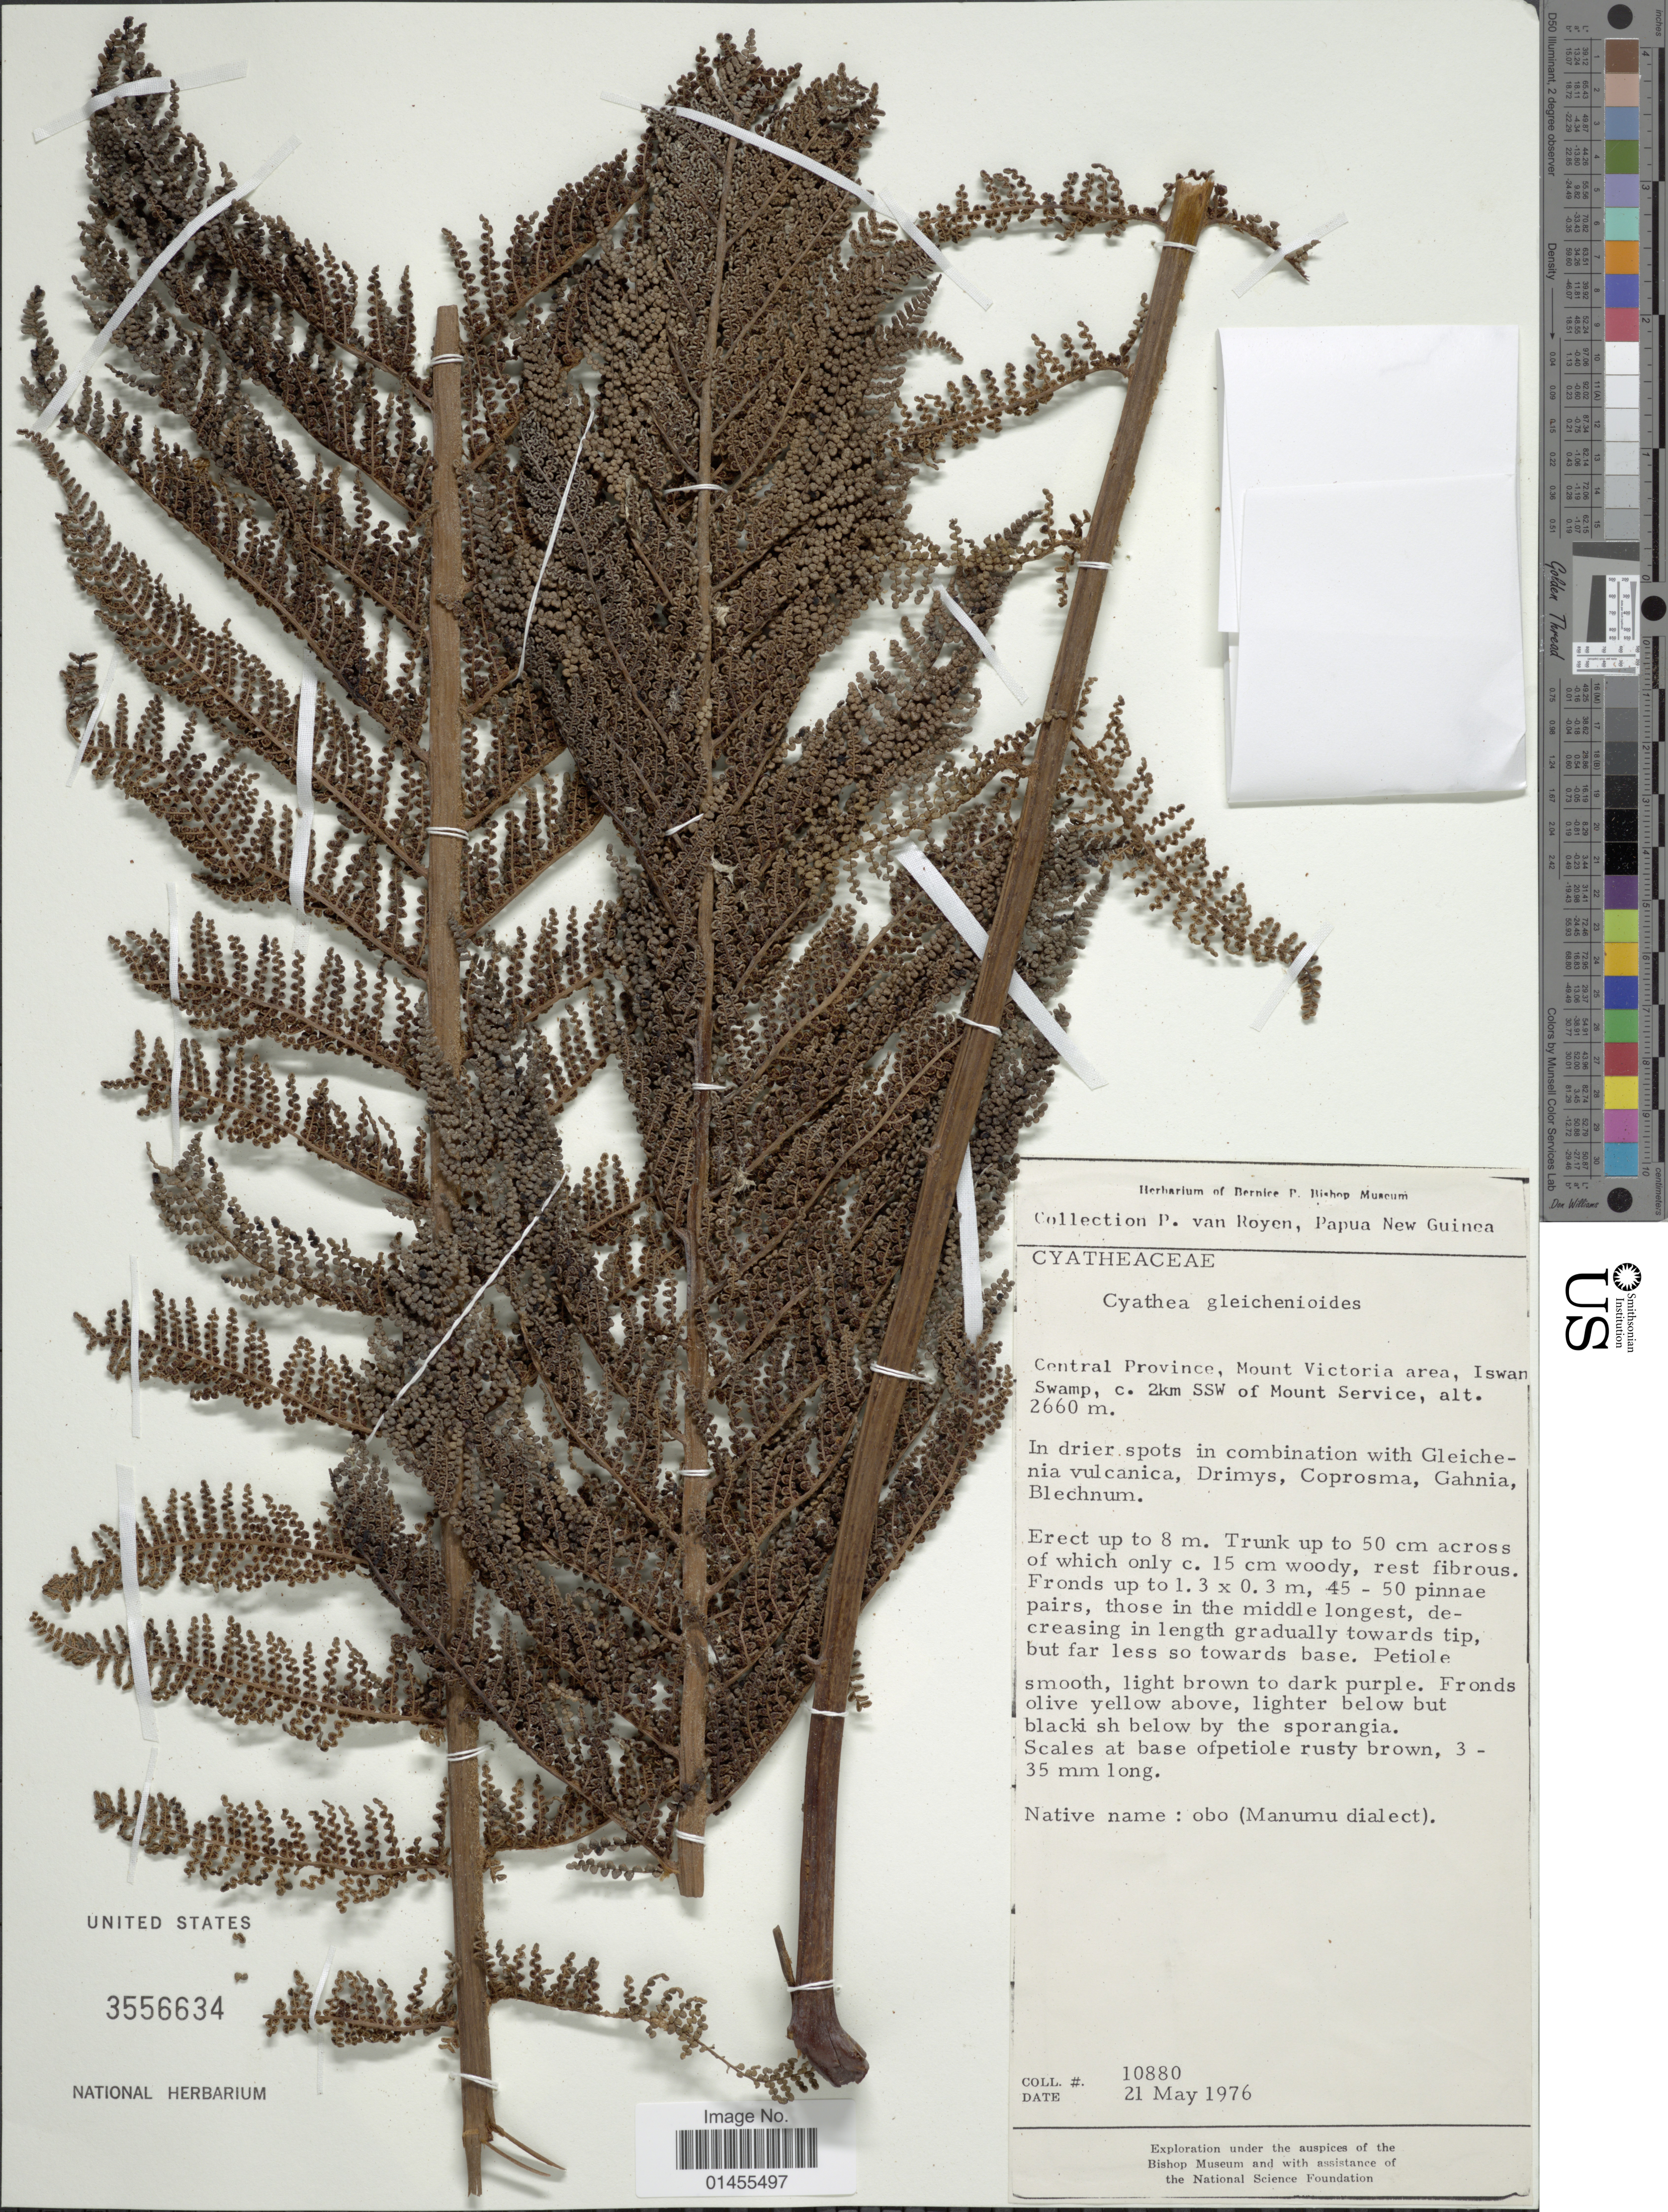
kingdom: Plantae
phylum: Tracheophyta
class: Polypodiopsida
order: Cyatheales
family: Cyatheaceae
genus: Alsophila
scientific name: Alsophila gleichenioides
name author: (C. Chr.) R.M. Tryon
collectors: P. van Royen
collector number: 10880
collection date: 1976-05-21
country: Papua New Guinea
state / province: Central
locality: New Guinea, central province, Mount Victoria area, Iswan Swamp, c. 2km SSW of Mount Service.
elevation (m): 2660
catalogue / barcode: US 3556634